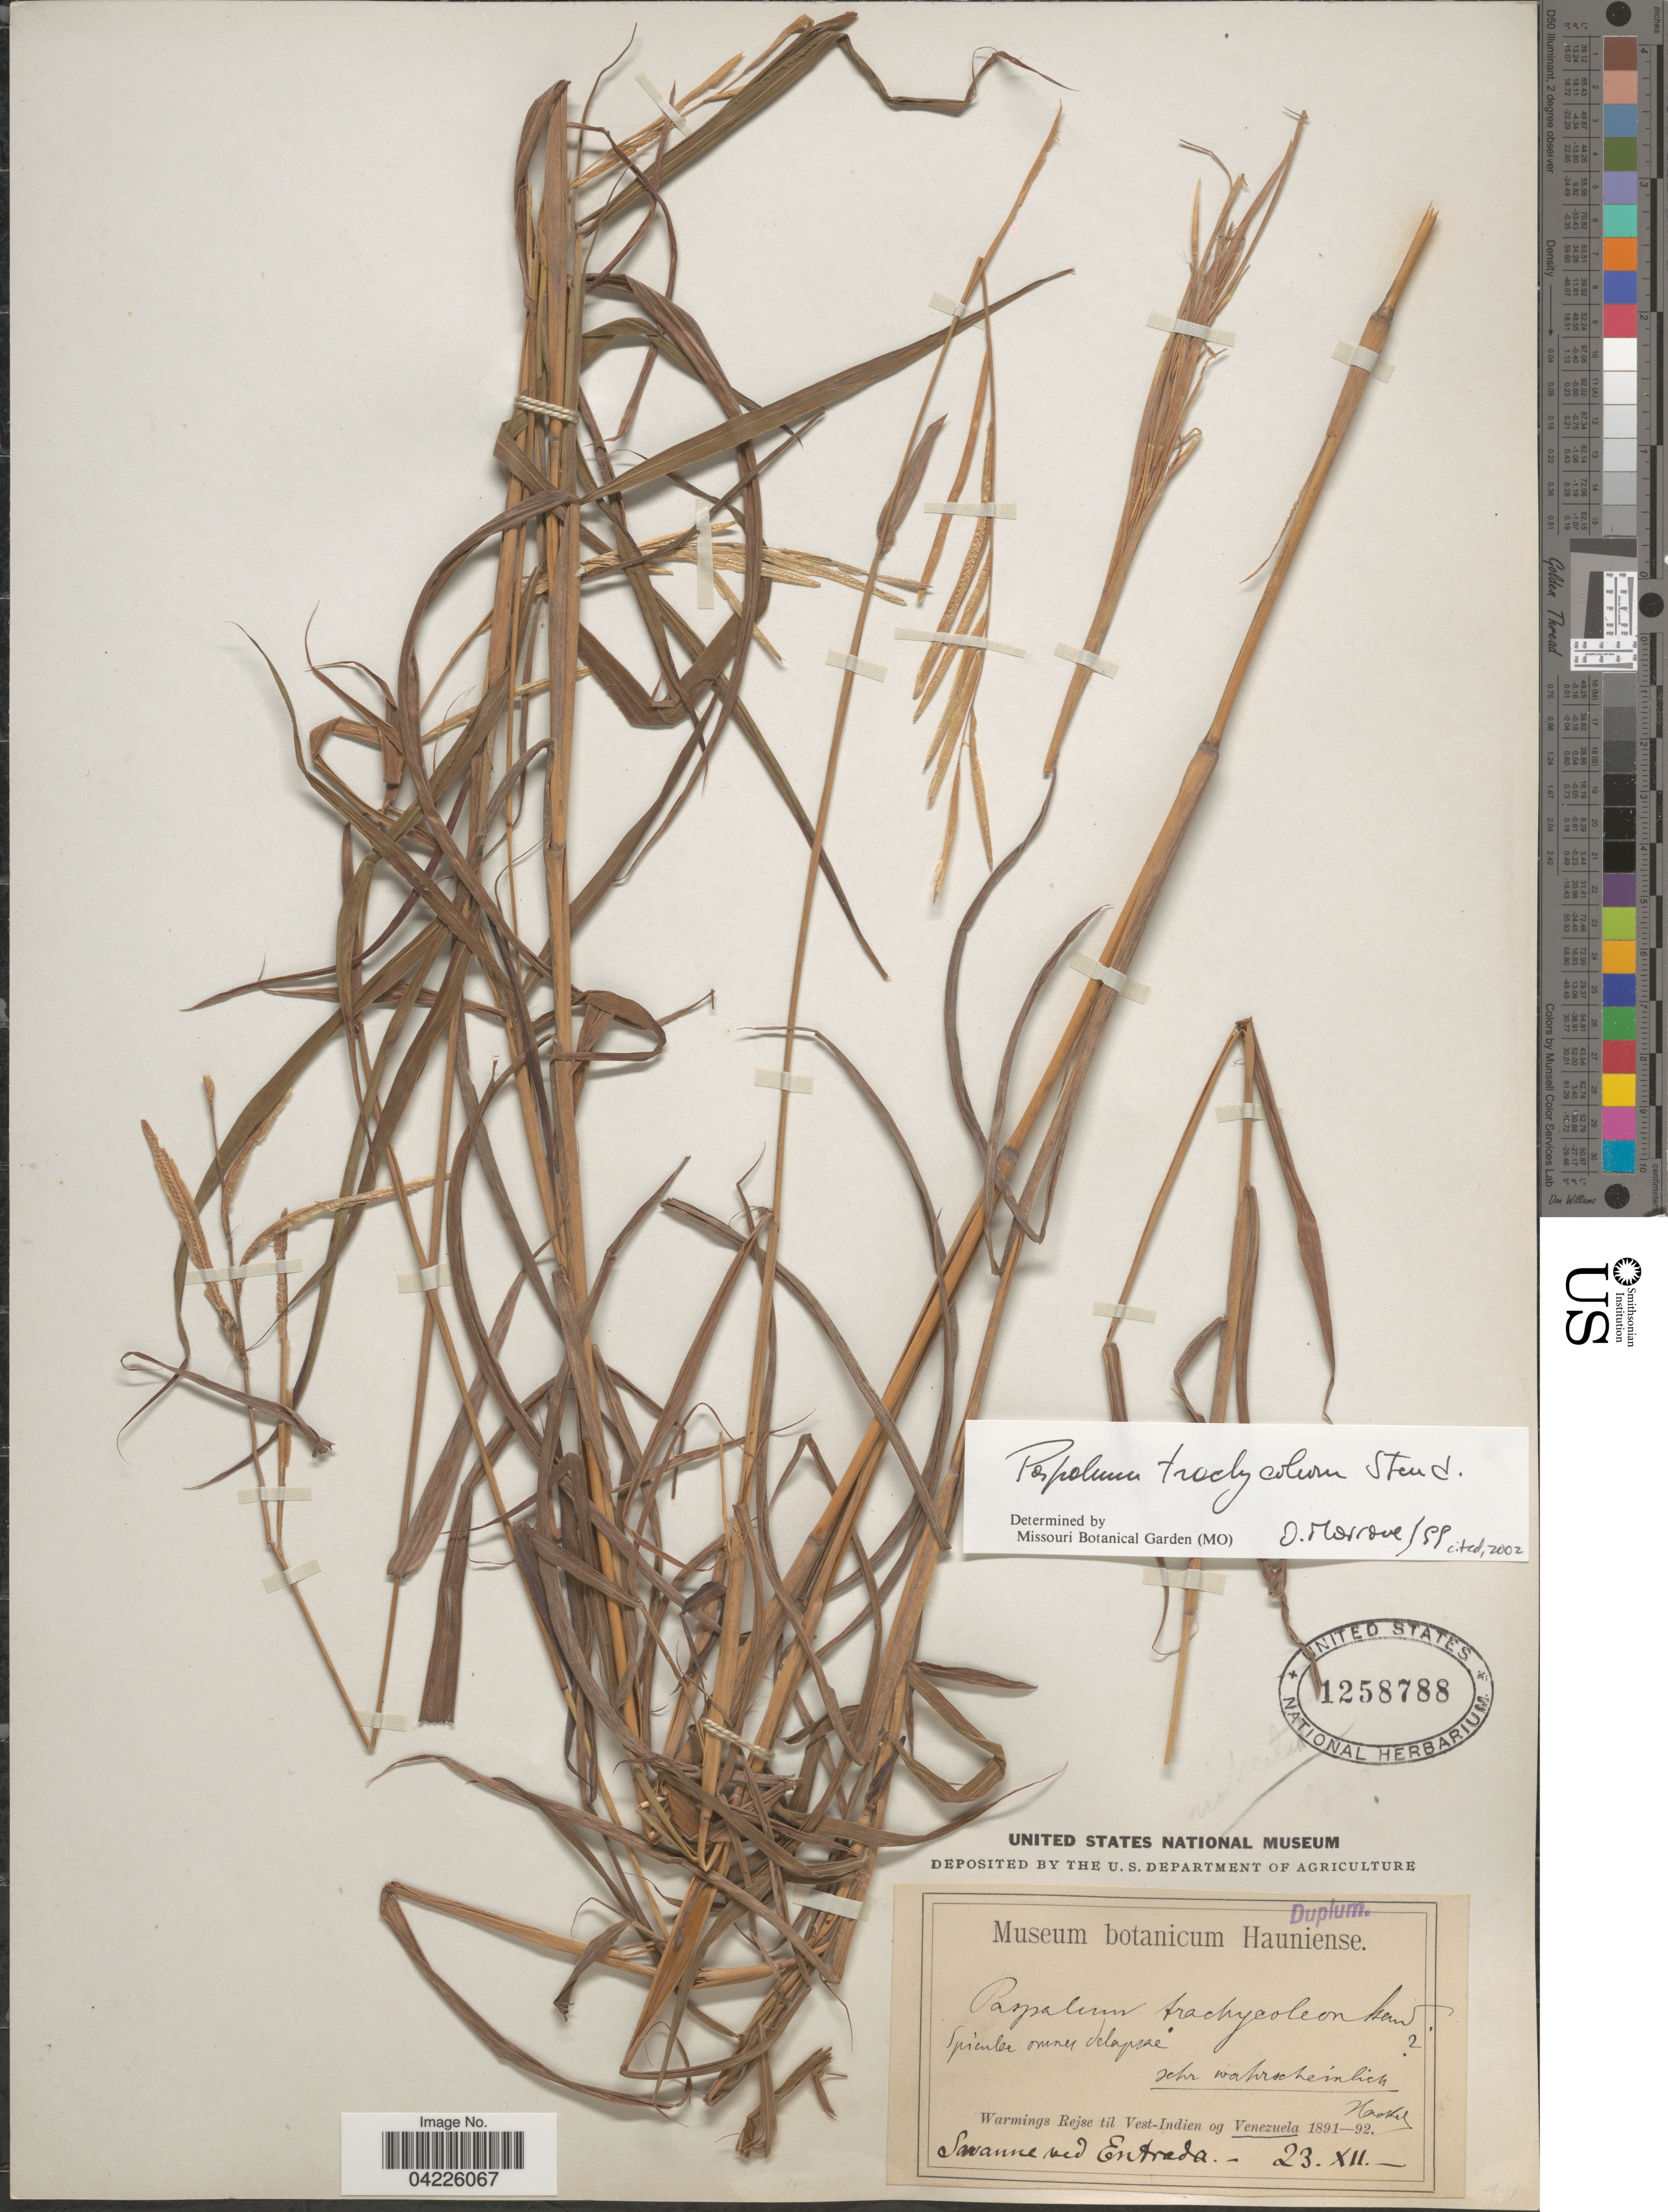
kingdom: Plantae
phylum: Tracheophyta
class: Liliopsida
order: Poales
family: Poaceae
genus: Paspalum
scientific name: Paspalum trachycoleon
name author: Steud.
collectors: -. Warmings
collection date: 1891-12-23/1892-12-23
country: Venezuela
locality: Rejse til Vest-Indien og Venezuela. Savanne ved Entrada.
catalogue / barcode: US 1258788